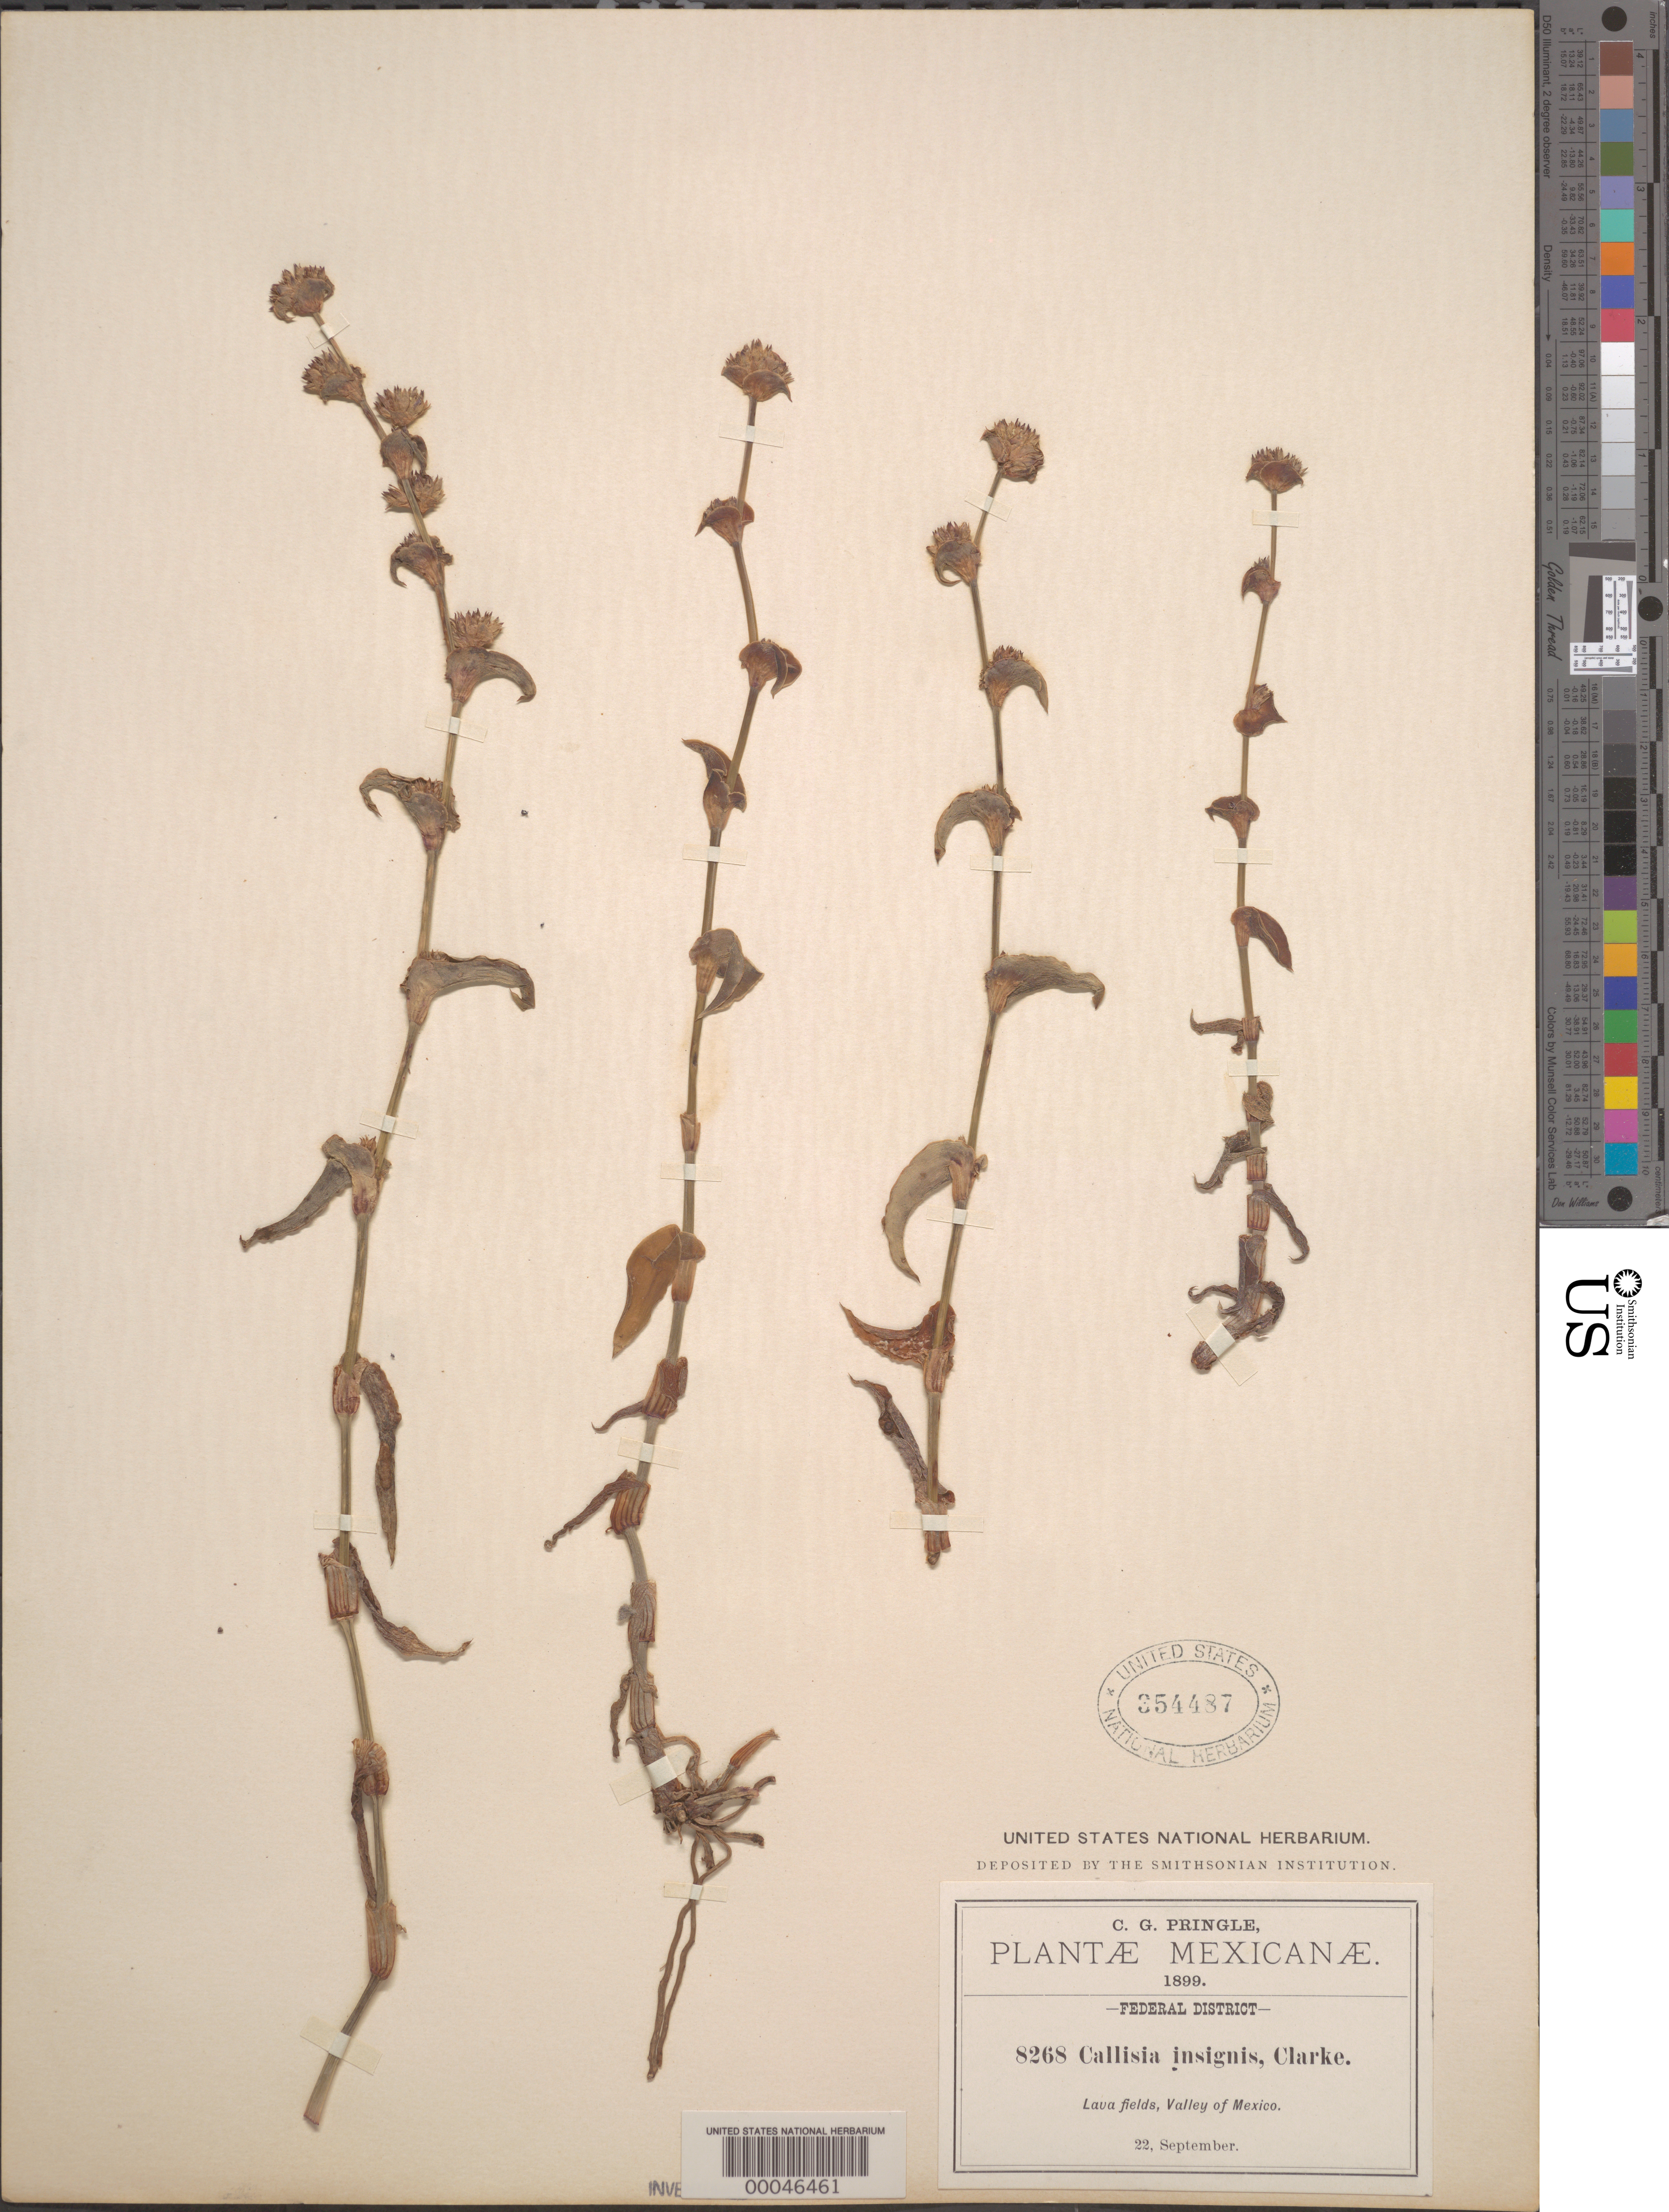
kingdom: Plantae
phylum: Tracheophyta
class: Liliopsida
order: Commelinales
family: Commelinaceae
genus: Callisia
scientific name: Callisia insignis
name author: C.B. Clarke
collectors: C. G. Pringle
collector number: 8268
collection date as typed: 22 Sep 1899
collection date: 1899-09-22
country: Mexico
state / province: Distrito Federal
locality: Valley of Mexico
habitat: Lava fields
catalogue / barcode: US 354487